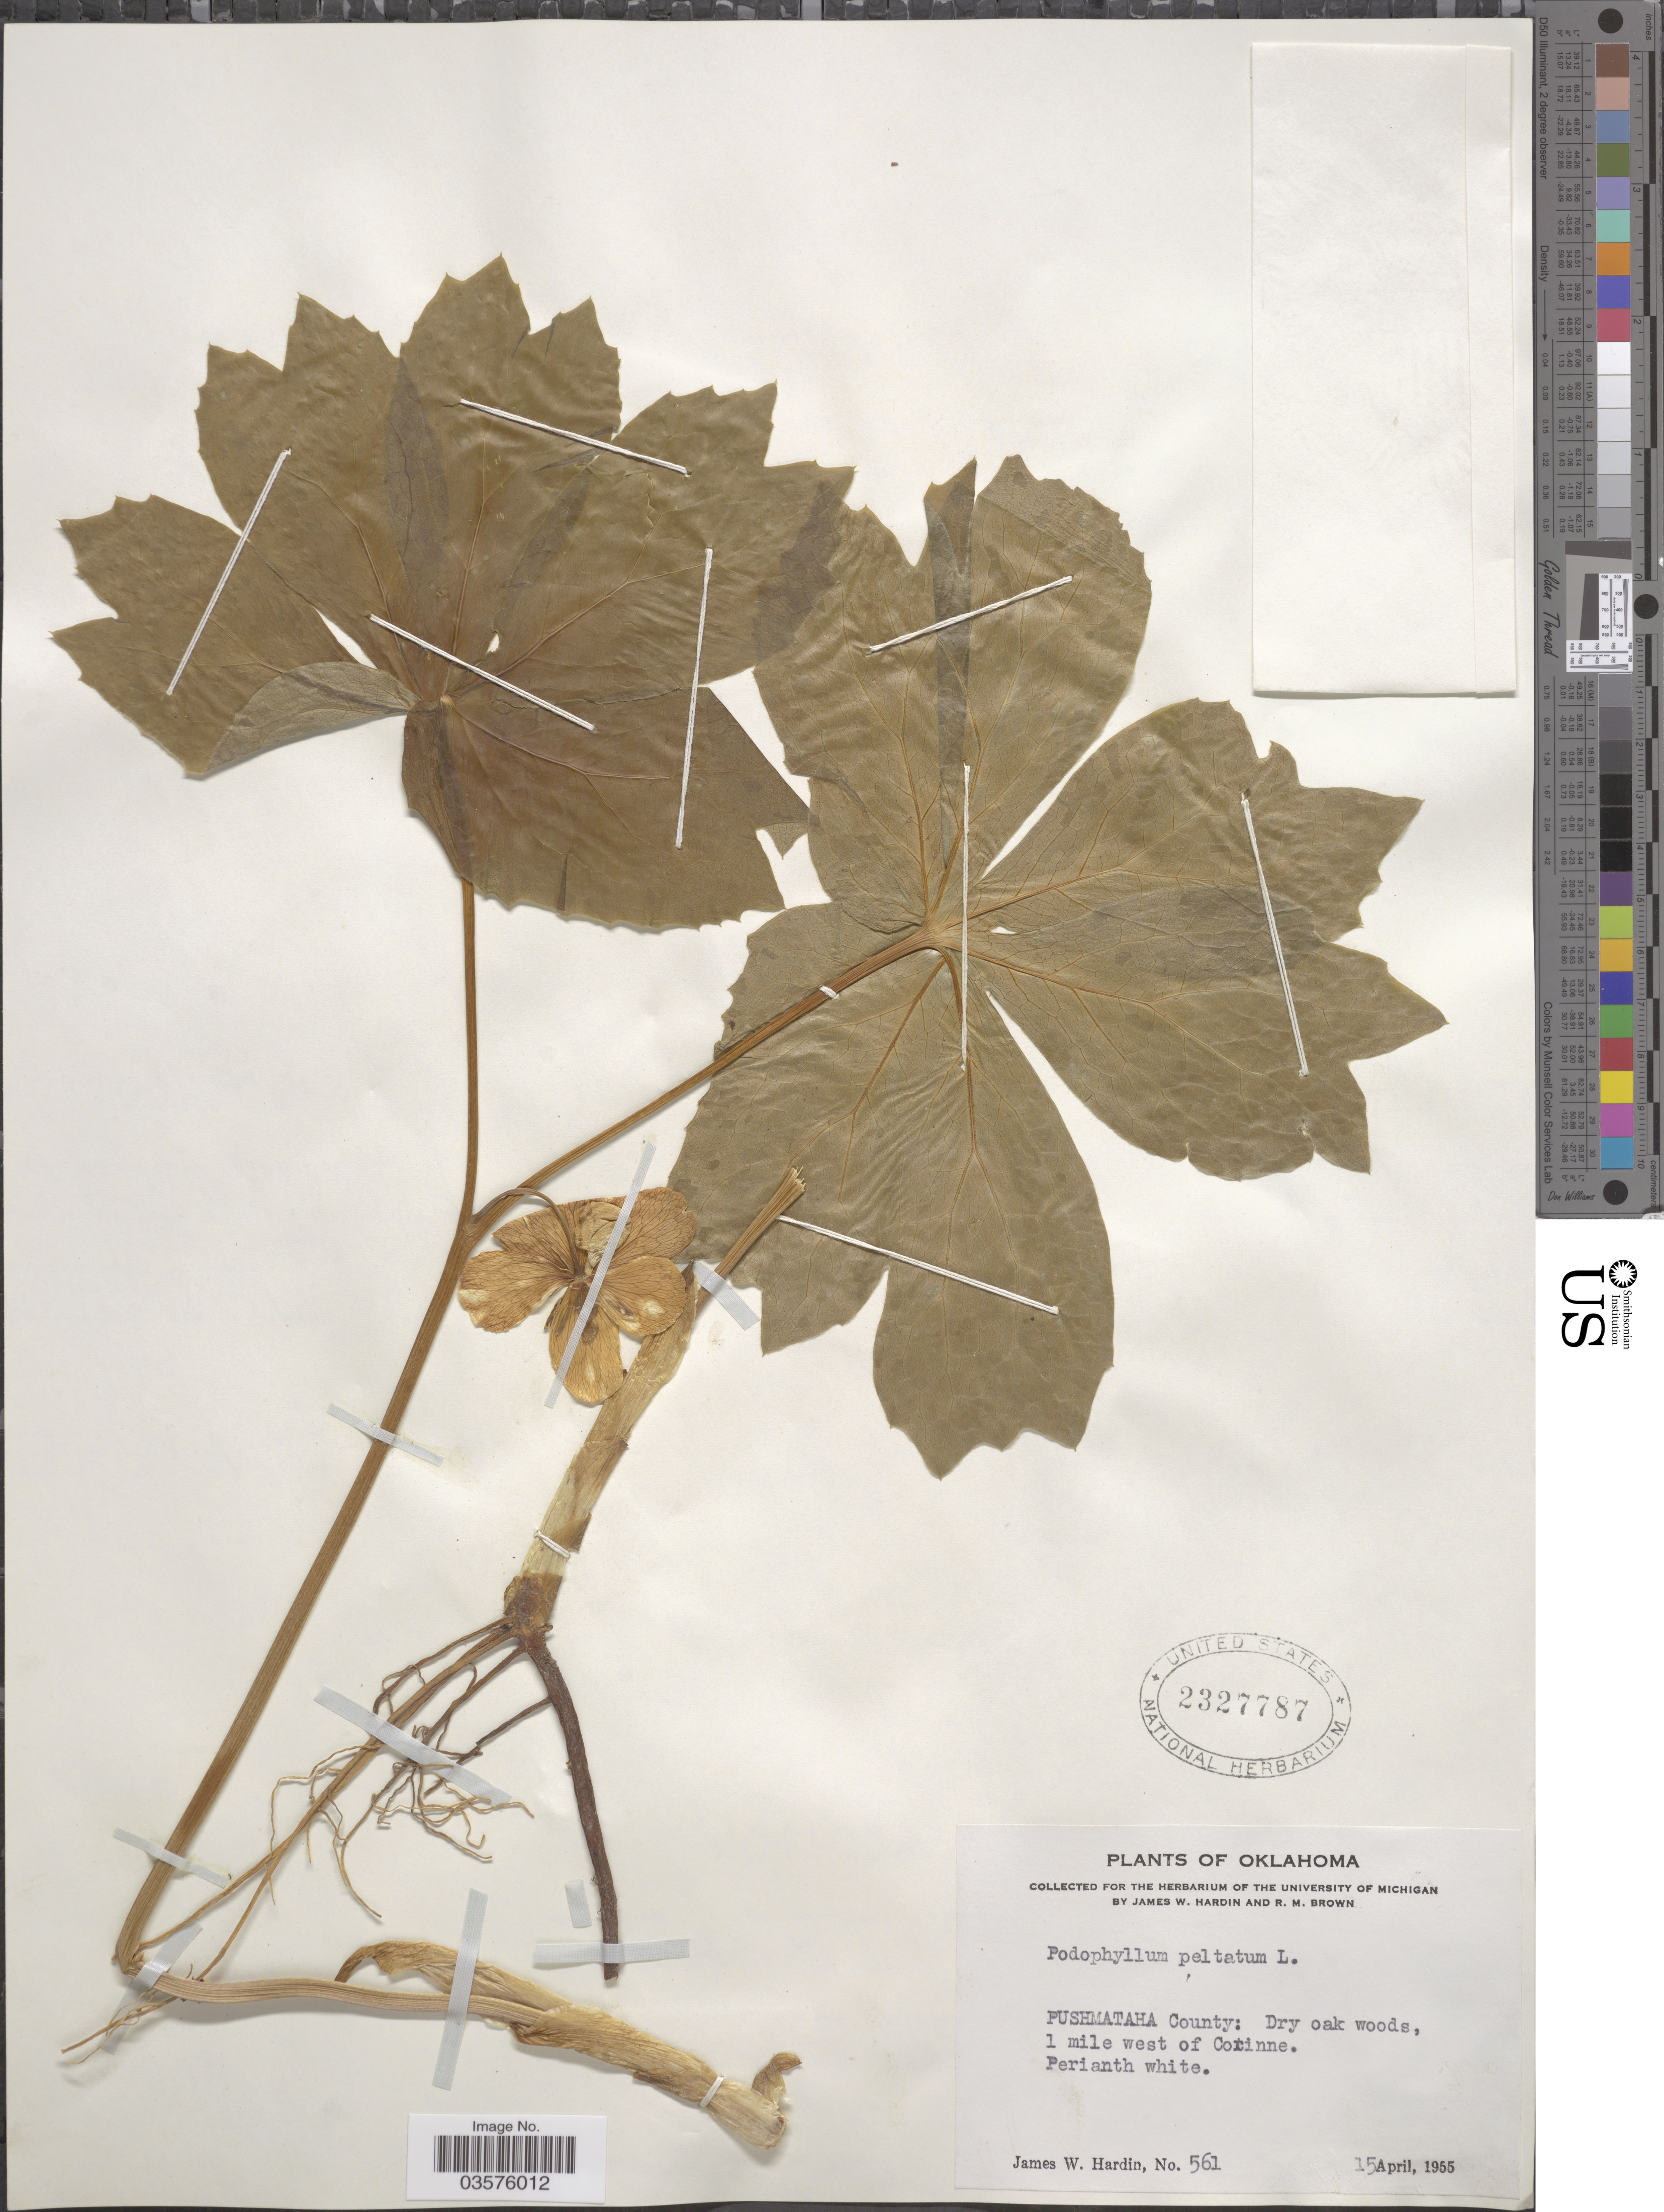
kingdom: Plantae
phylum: Tracheophyta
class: Magnoliopsida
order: Ranunculales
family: Berberidaceae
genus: Podophyllum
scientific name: Podophyllum peltatum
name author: L.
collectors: J. W. Hardin & R. Brown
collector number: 561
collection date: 1955-04-15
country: United States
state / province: Oklahoma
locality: Pushmataha County: Dry oak woods, 1 mile west of Corinne.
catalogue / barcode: US 2327787